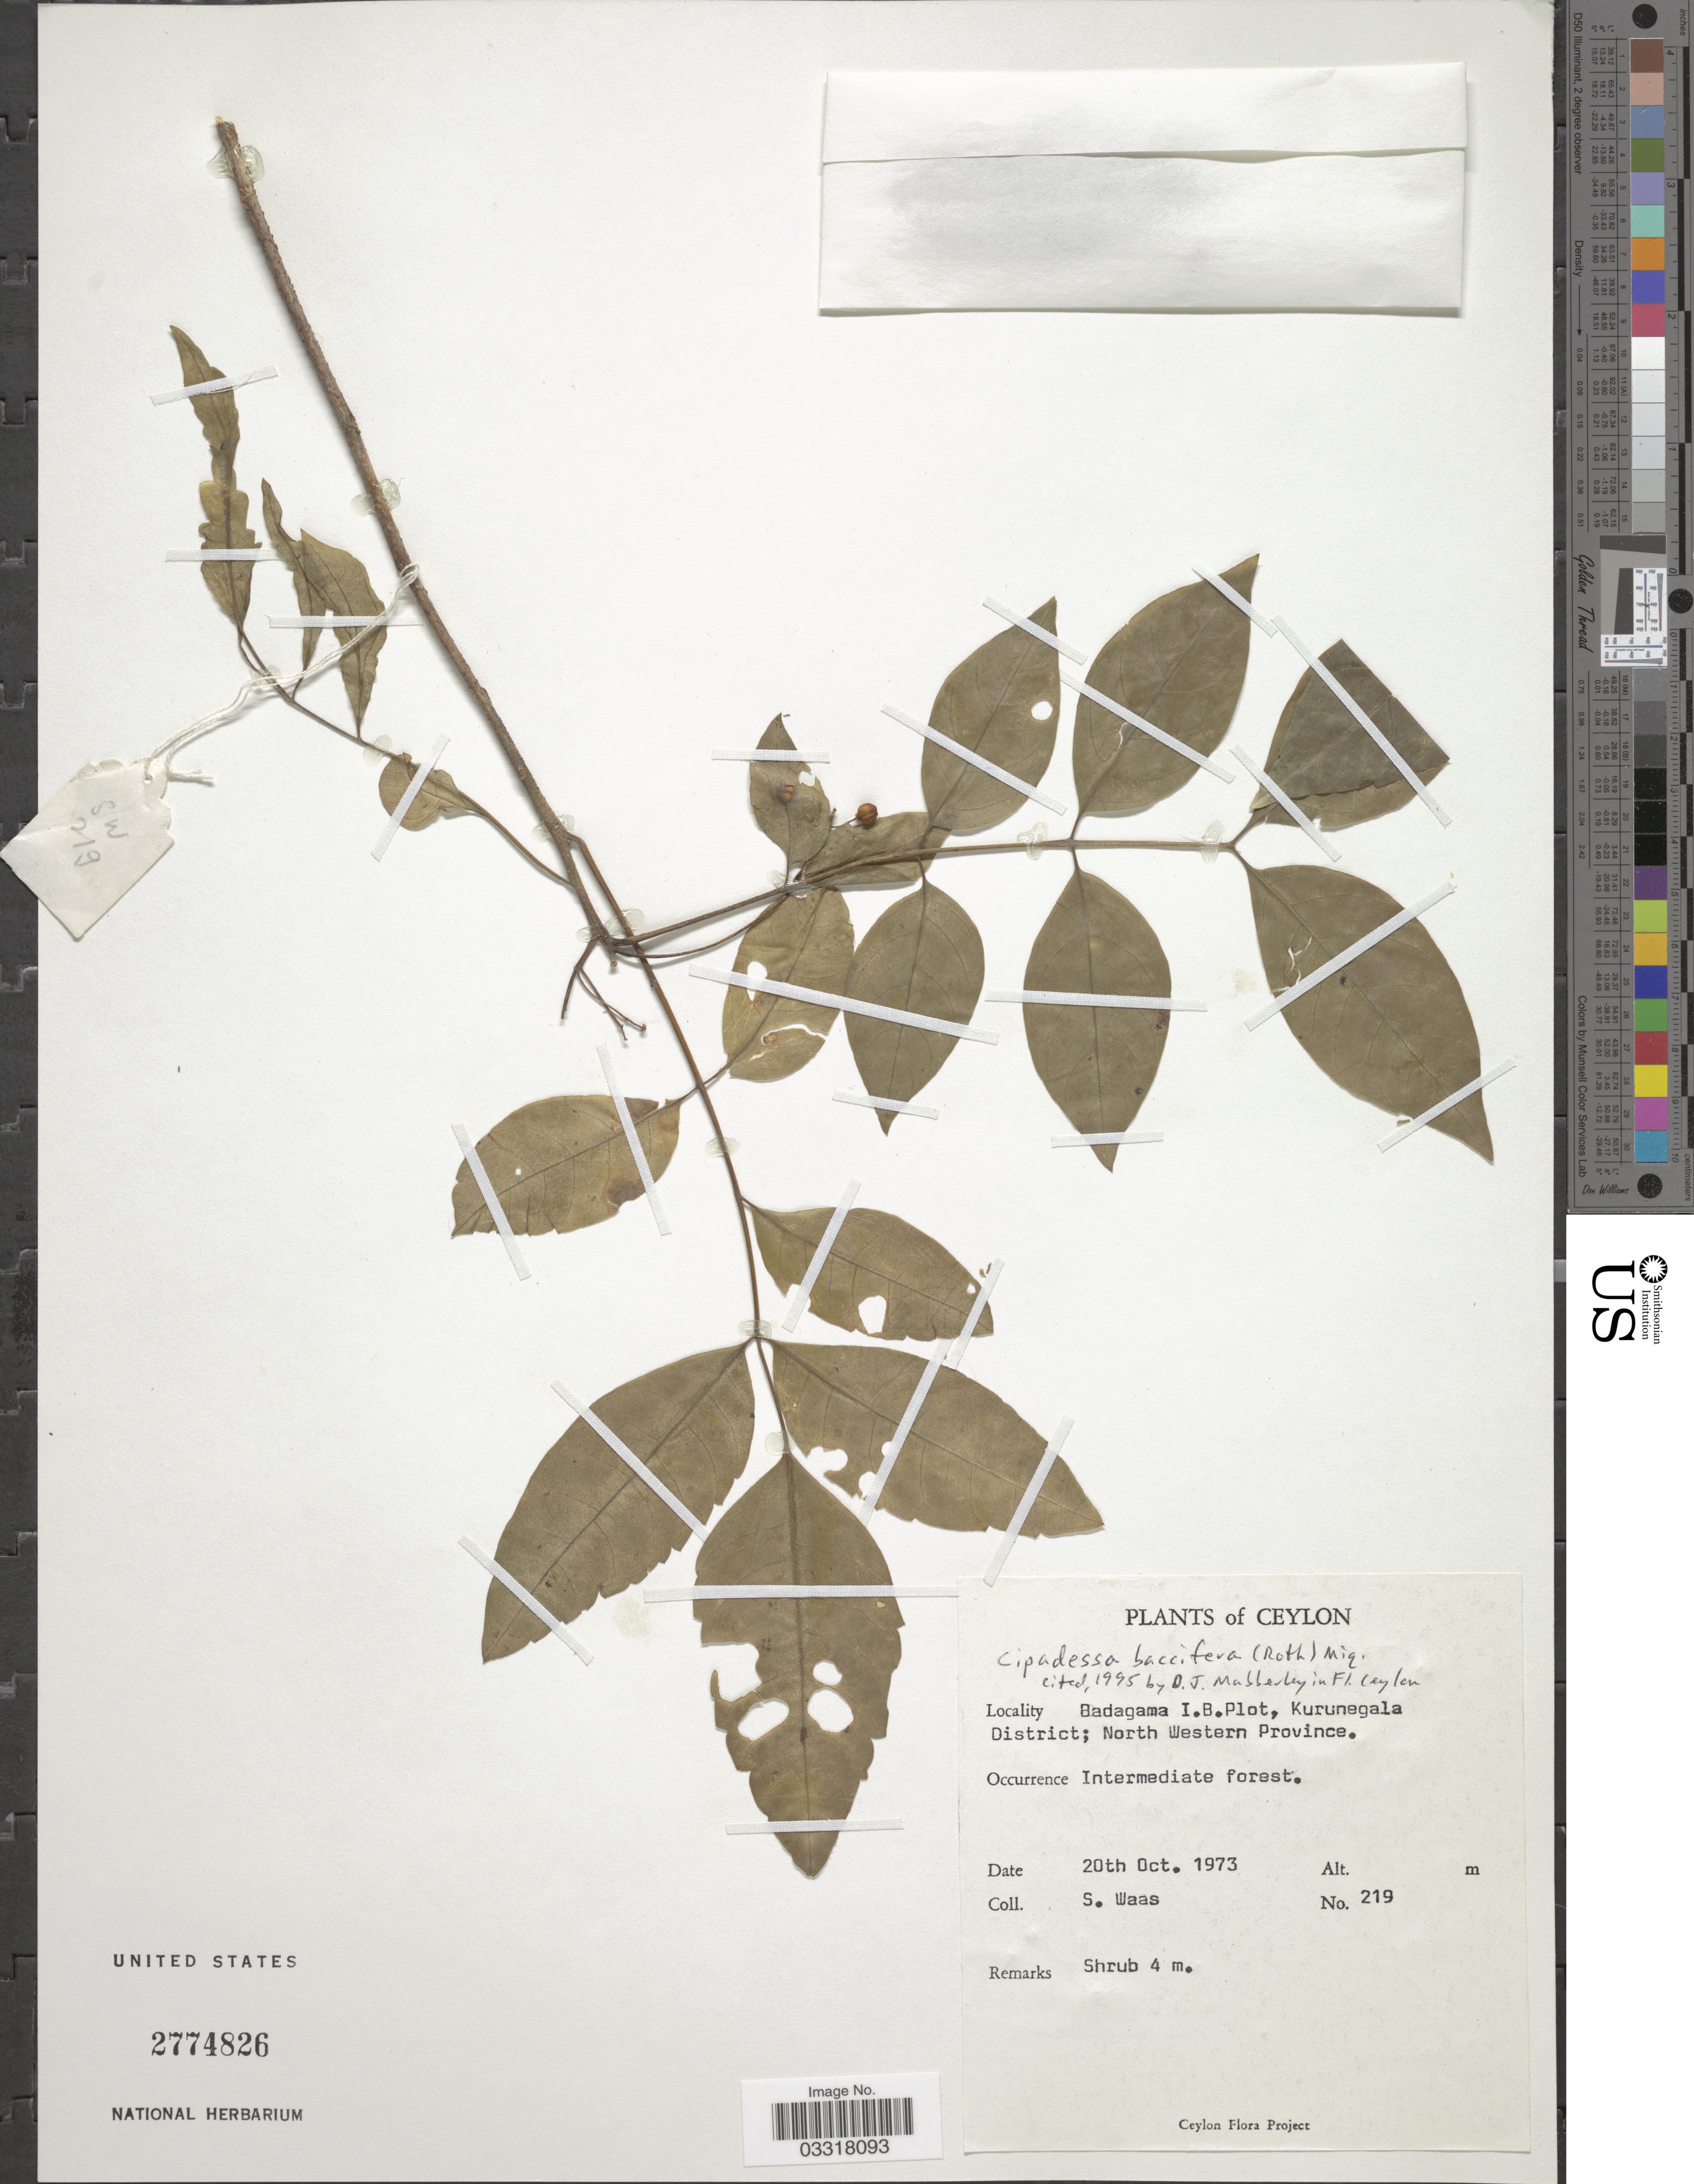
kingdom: Plantae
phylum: Tracheophyta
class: Magnoliopsida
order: Sapindales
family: Meliaceae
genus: Cipadessa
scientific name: Cipadessa baccifera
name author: Miq.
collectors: S. Waas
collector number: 219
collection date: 1973-10-20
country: Sri Lanka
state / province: North Western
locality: Ceylon. Badagama I.B.Plot, Kurunegala District. Intermediate forest.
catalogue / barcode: US 2774826